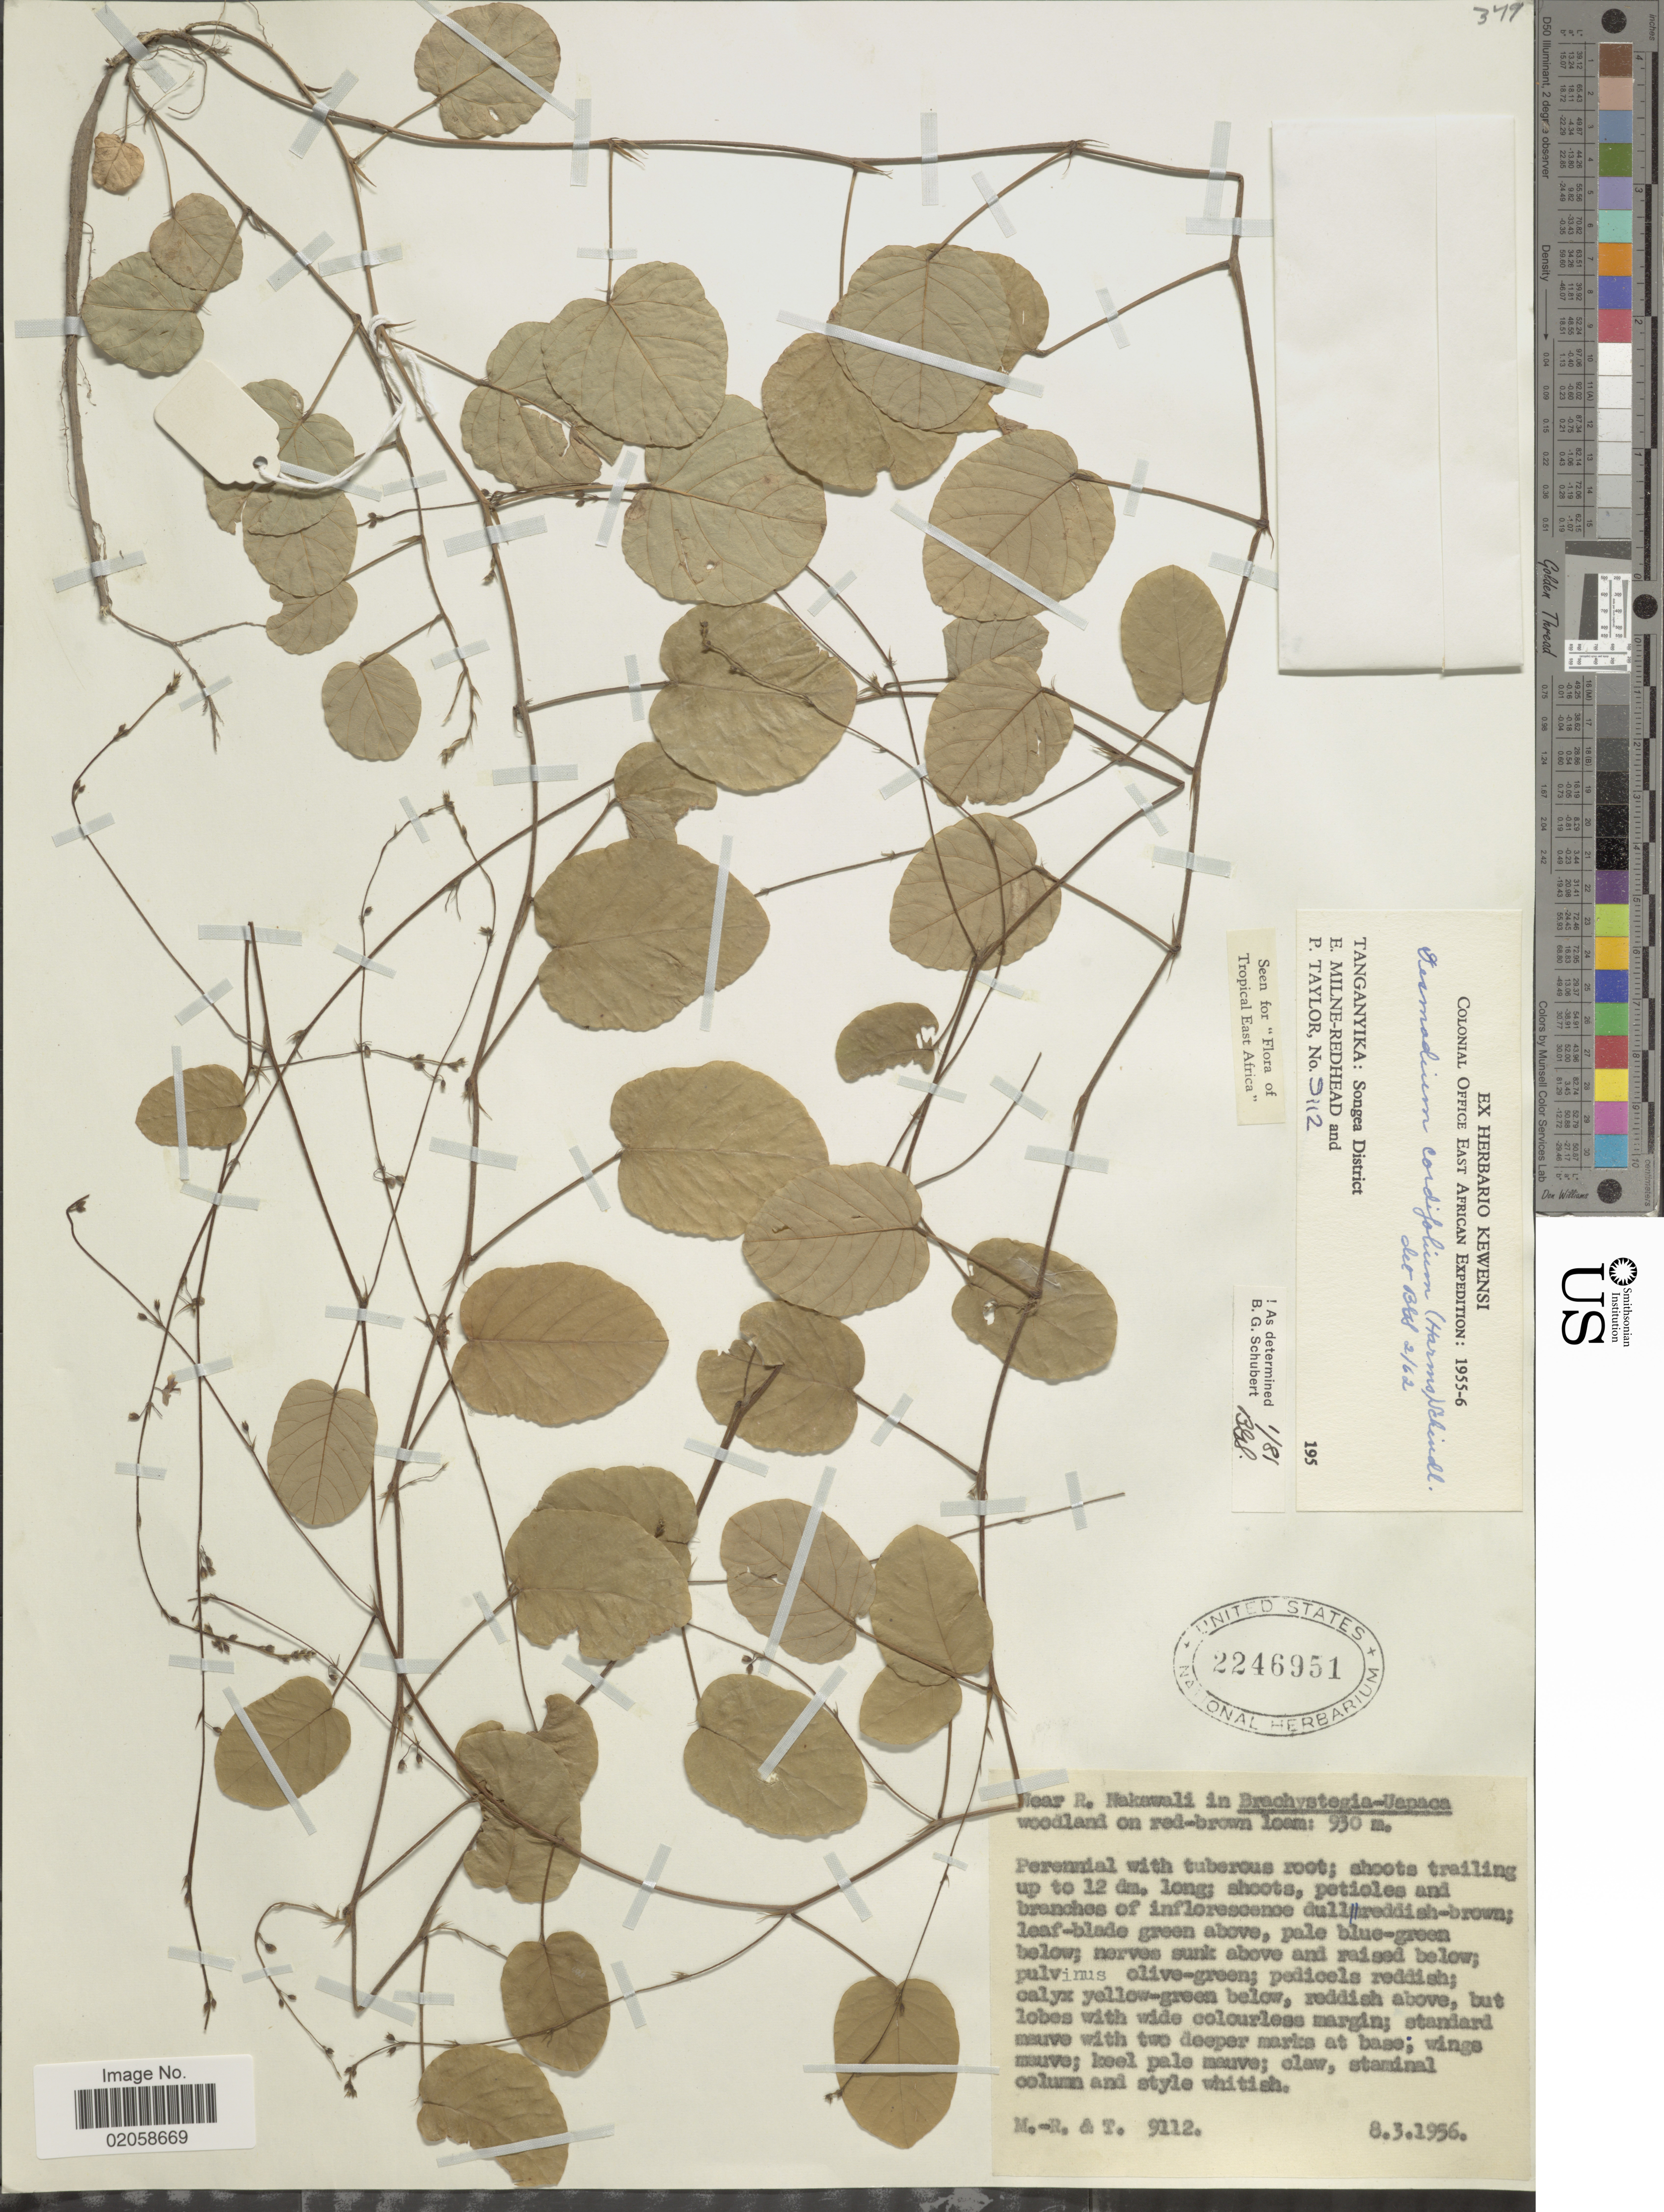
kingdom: Plantae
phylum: Tracheophyta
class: Magnoliopsida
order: Fabales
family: Fabaceae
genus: Grona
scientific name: Grona cordifolia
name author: (Harms) H. Ohashi & K. Ohashi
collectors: E. W. Milne-Redhead & P. Taylor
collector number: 9112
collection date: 1956-03-08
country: Tanzania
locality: Tanganyika: Songea District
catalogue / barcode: US 2246951